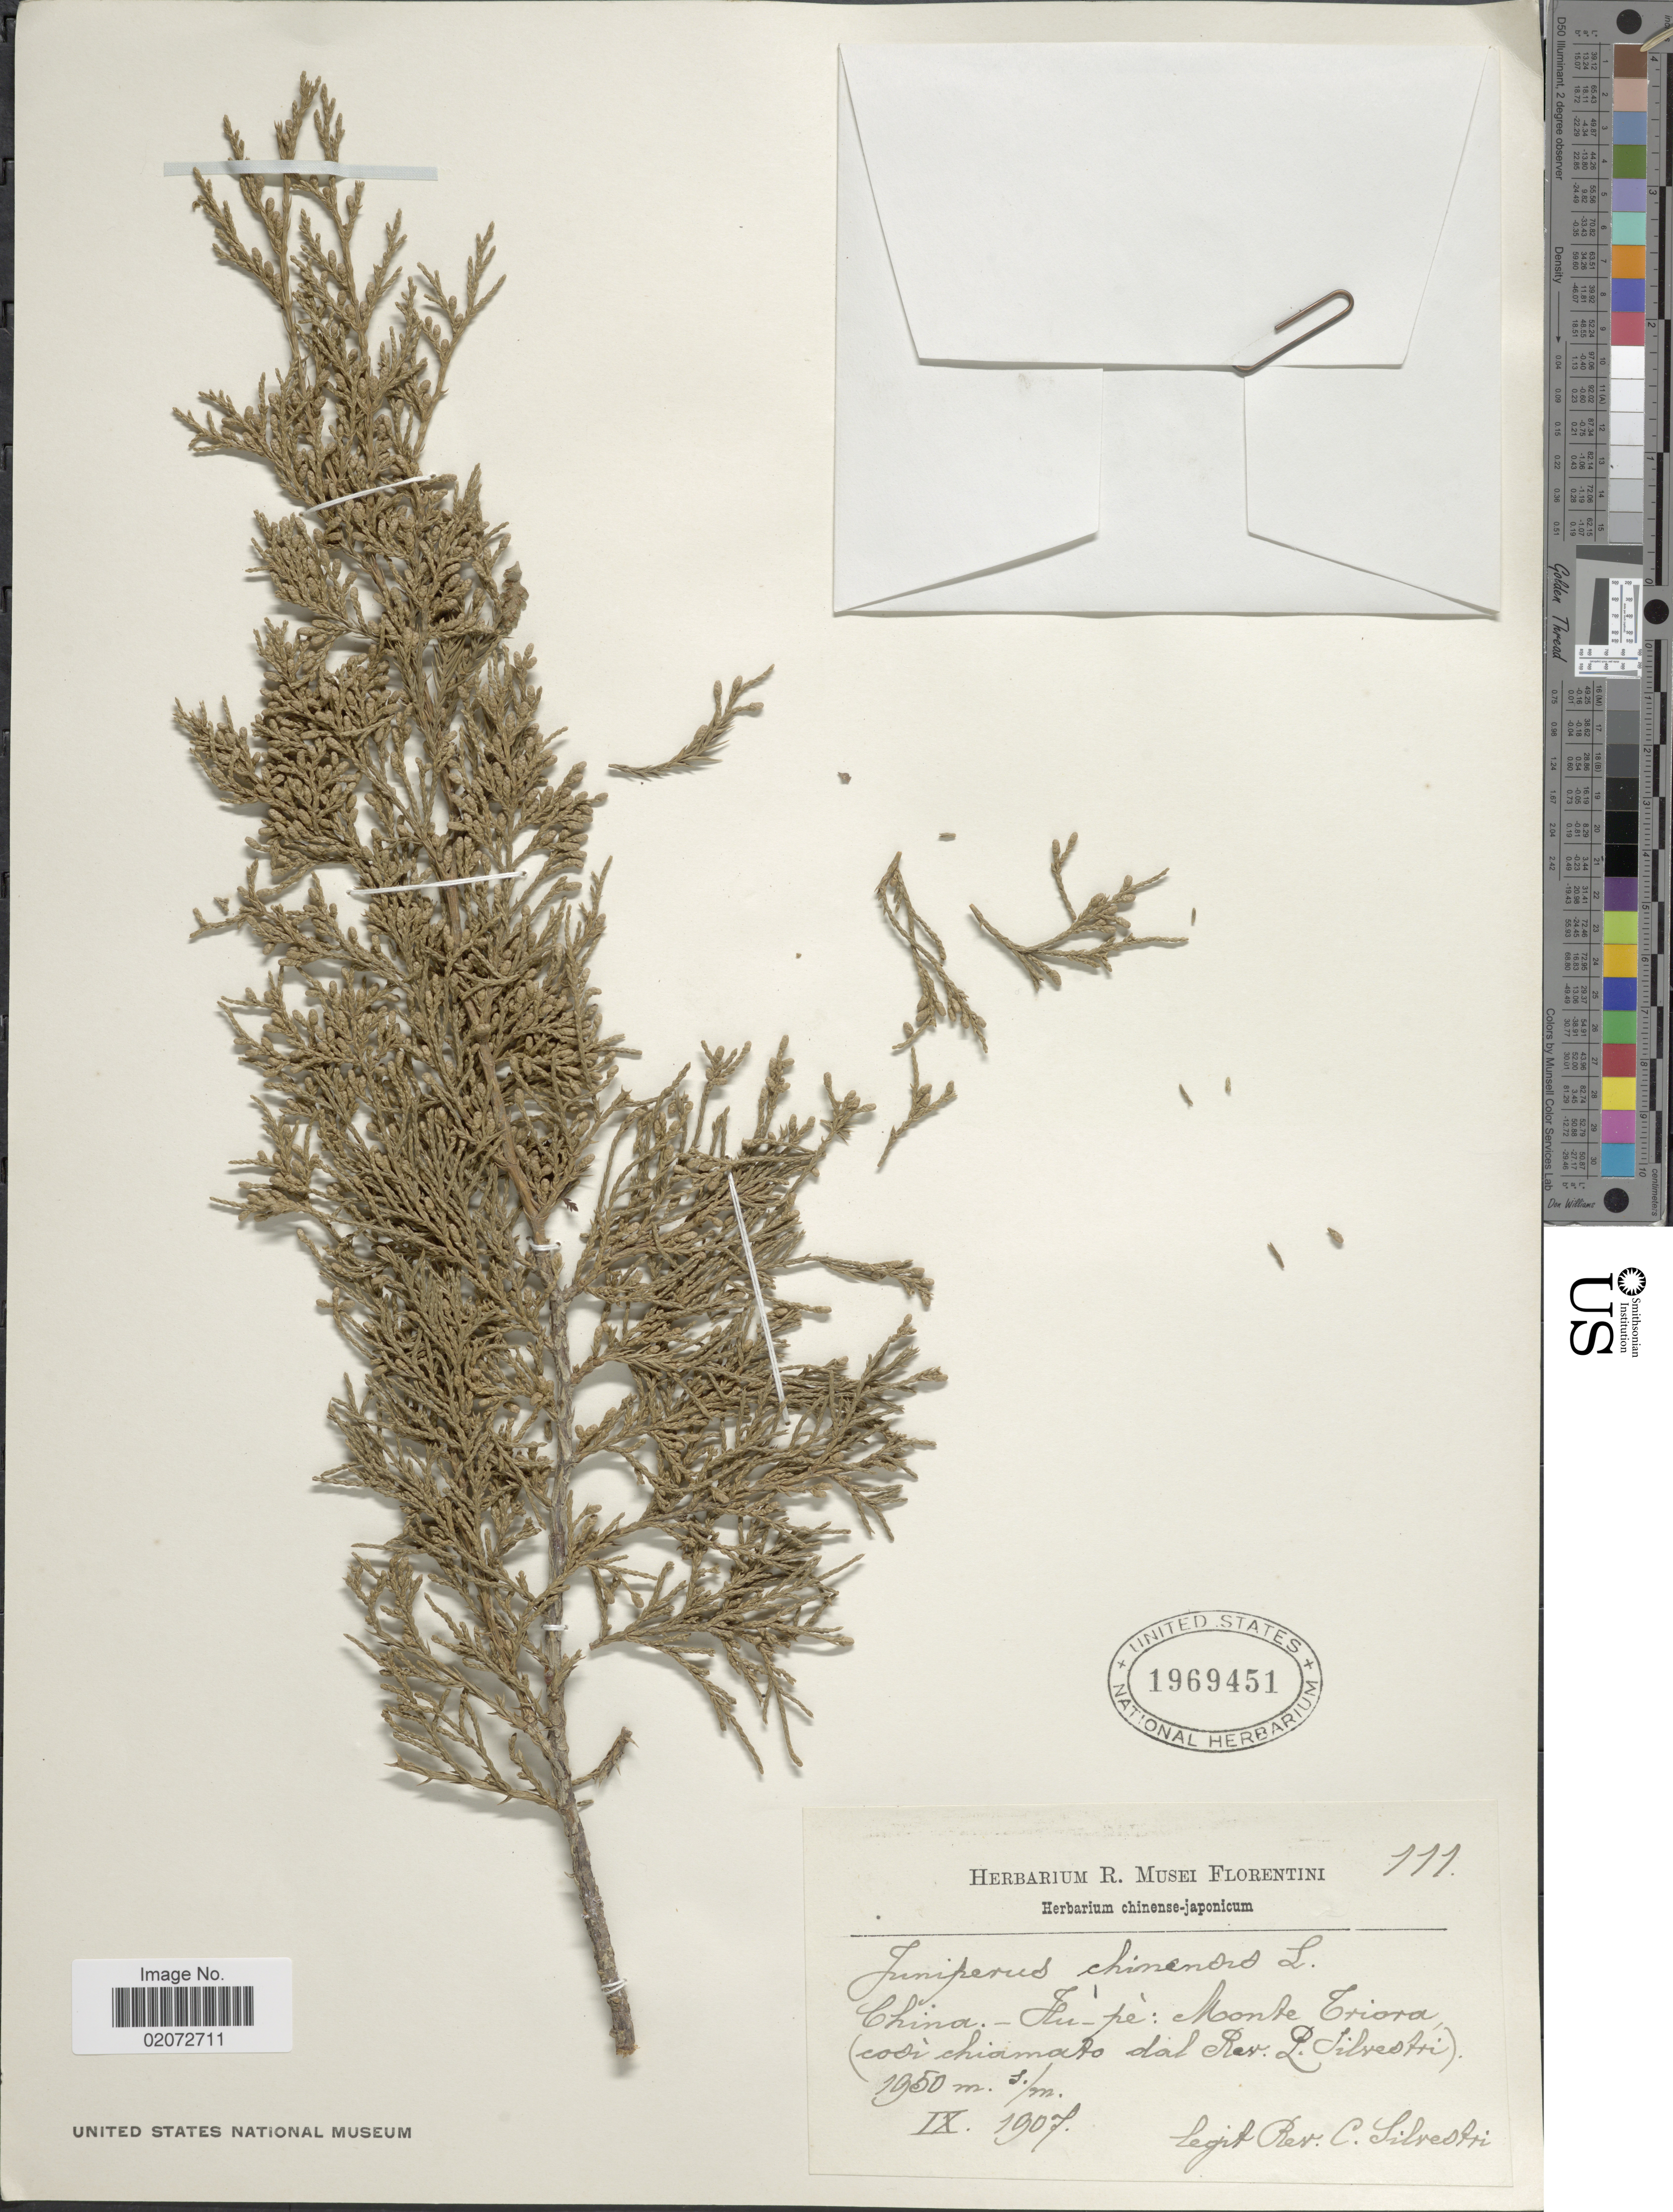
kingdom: Plantae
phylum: Tracheophyta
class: Pinopsida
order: Pinales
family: Cupressaceae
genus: Juniperus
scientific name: Juniperus chinensis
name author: L.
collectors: P. Silvestri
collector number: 111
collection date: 1907-09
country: China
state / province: Hubei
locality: Hu-pe: Monte Triora (cosi chiomapo dal Rev. L. Silvestri) [interpreted]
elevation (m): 1950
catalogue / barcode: US 1969451